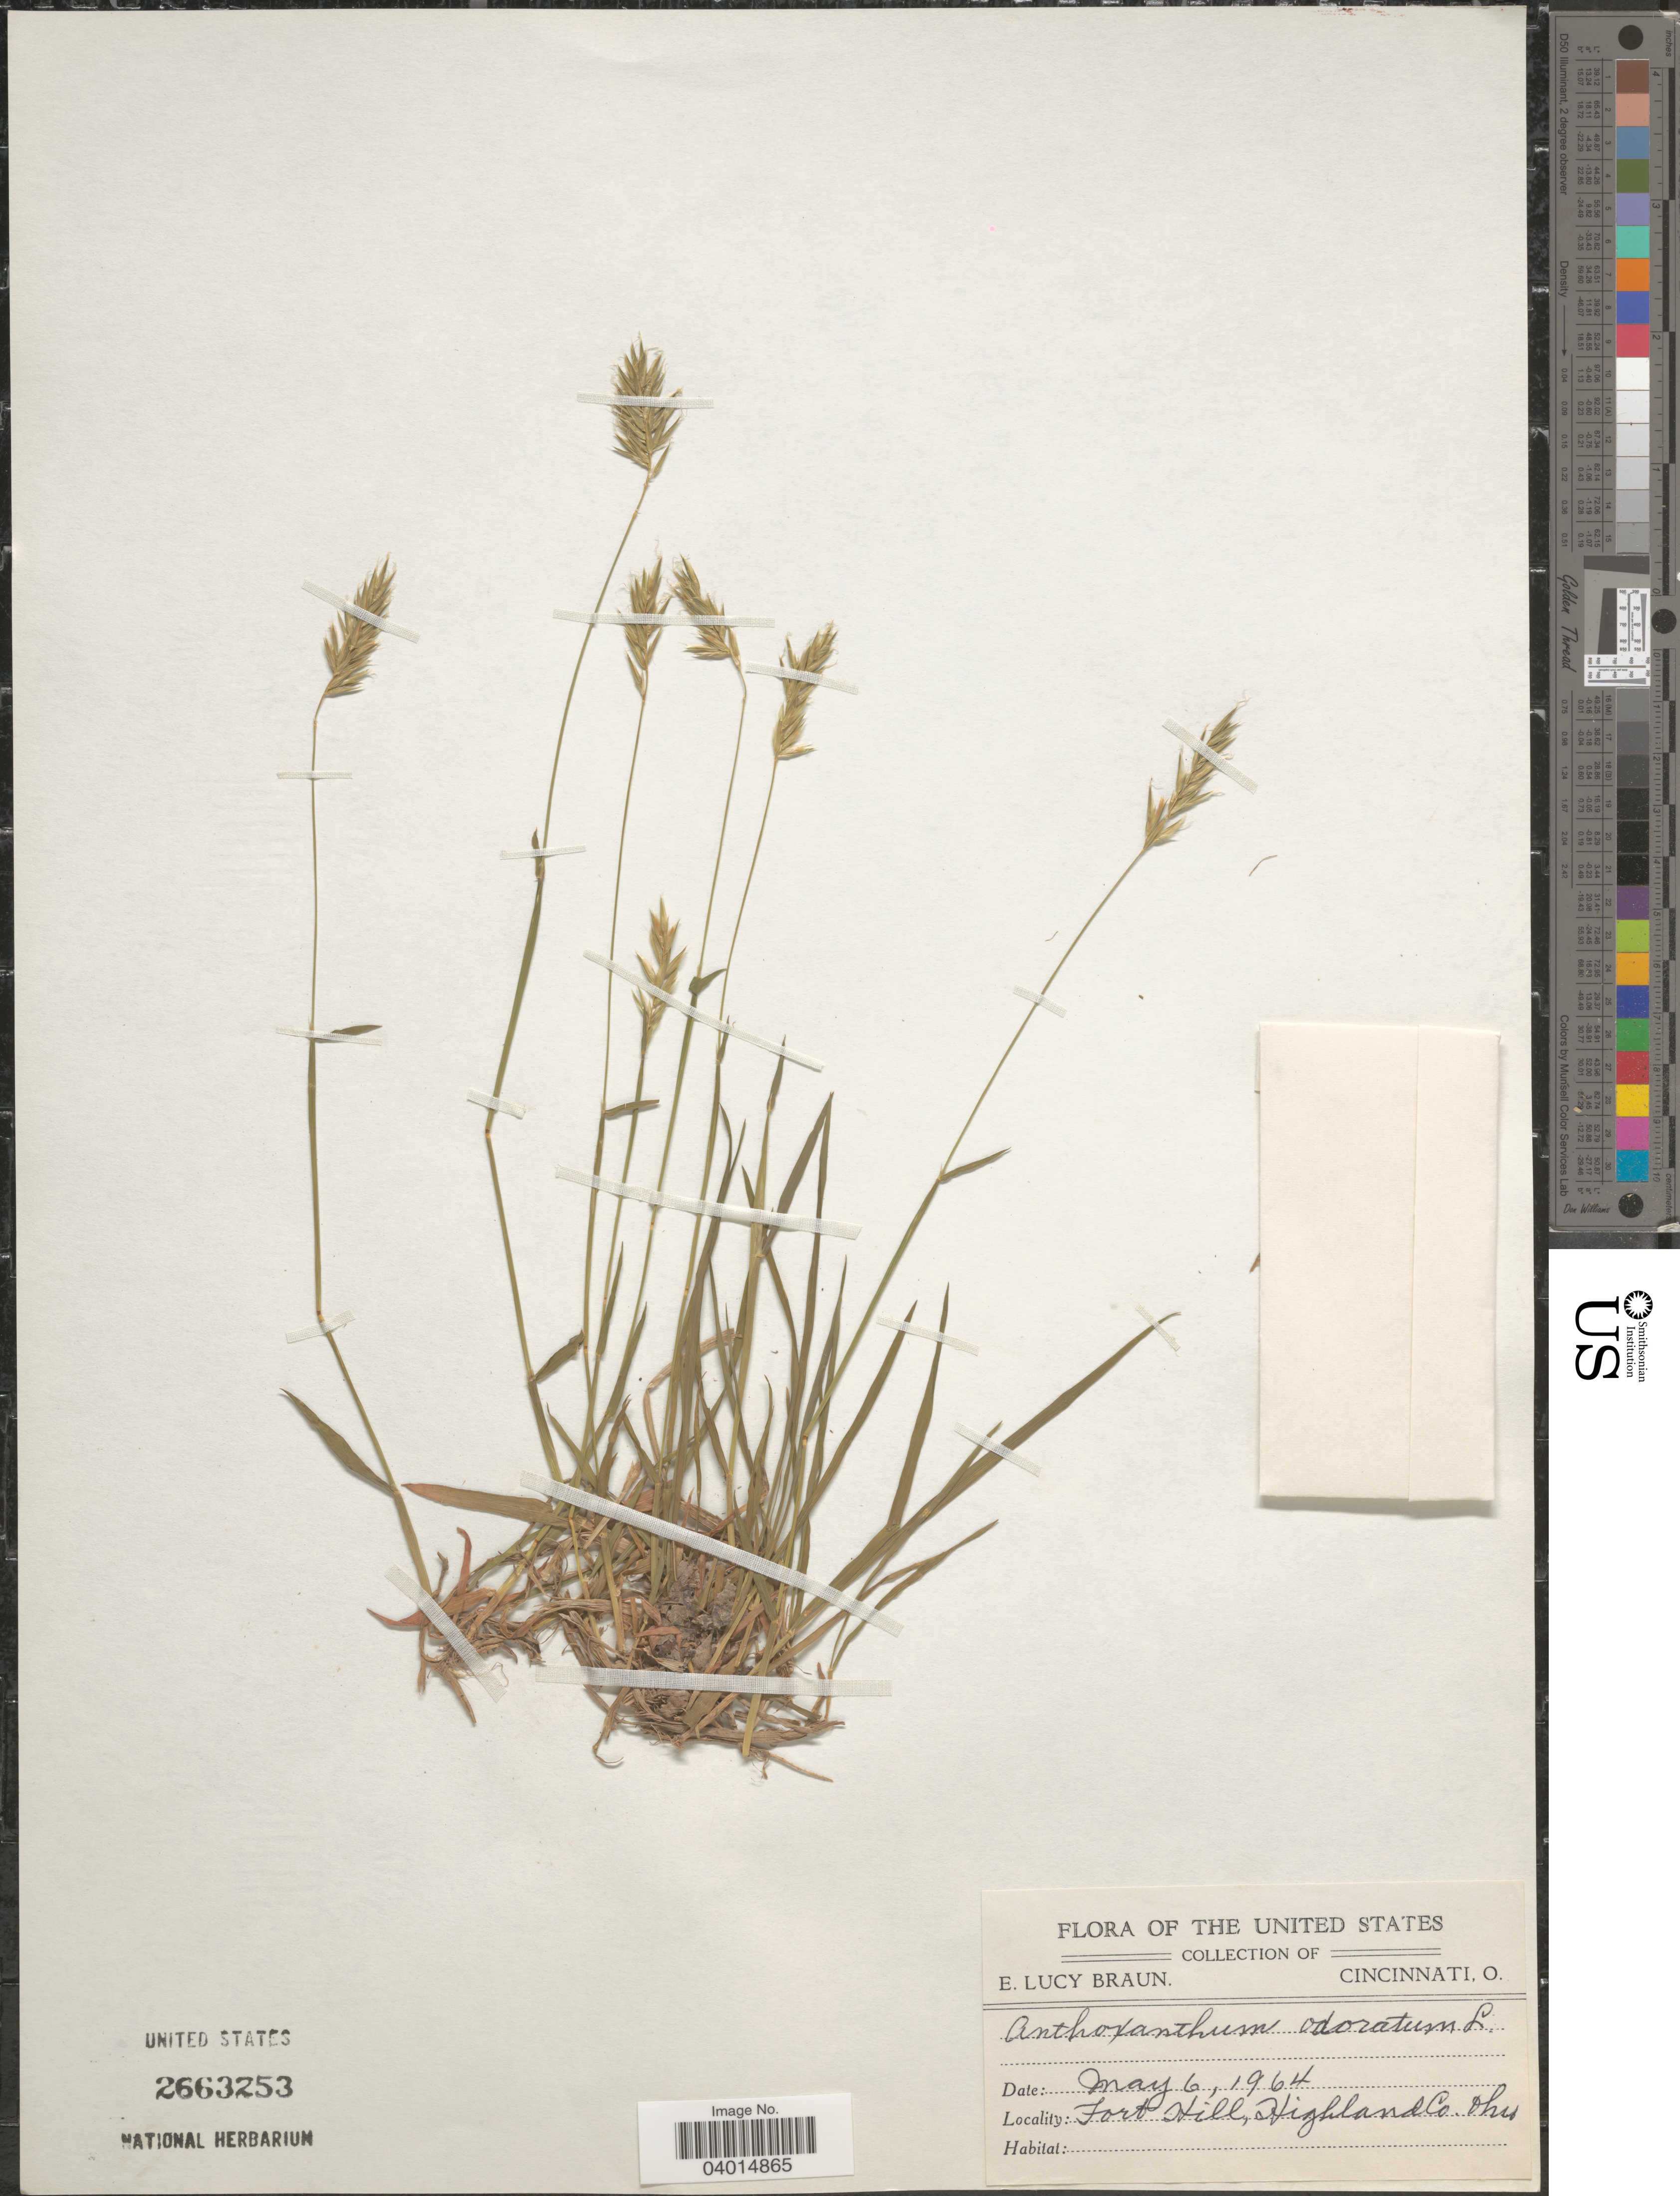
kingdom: Plantae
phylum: Tracheophyta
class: Liliopsida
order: Poales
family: Poaceae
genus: Anthoxanthum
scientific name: Anthoxanthum odoratum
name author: L.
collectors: E. L. Braun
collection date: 1964-05-06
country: United States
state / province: Ohio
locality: Fort Hill, Highland Co.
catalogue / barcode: US 2663253